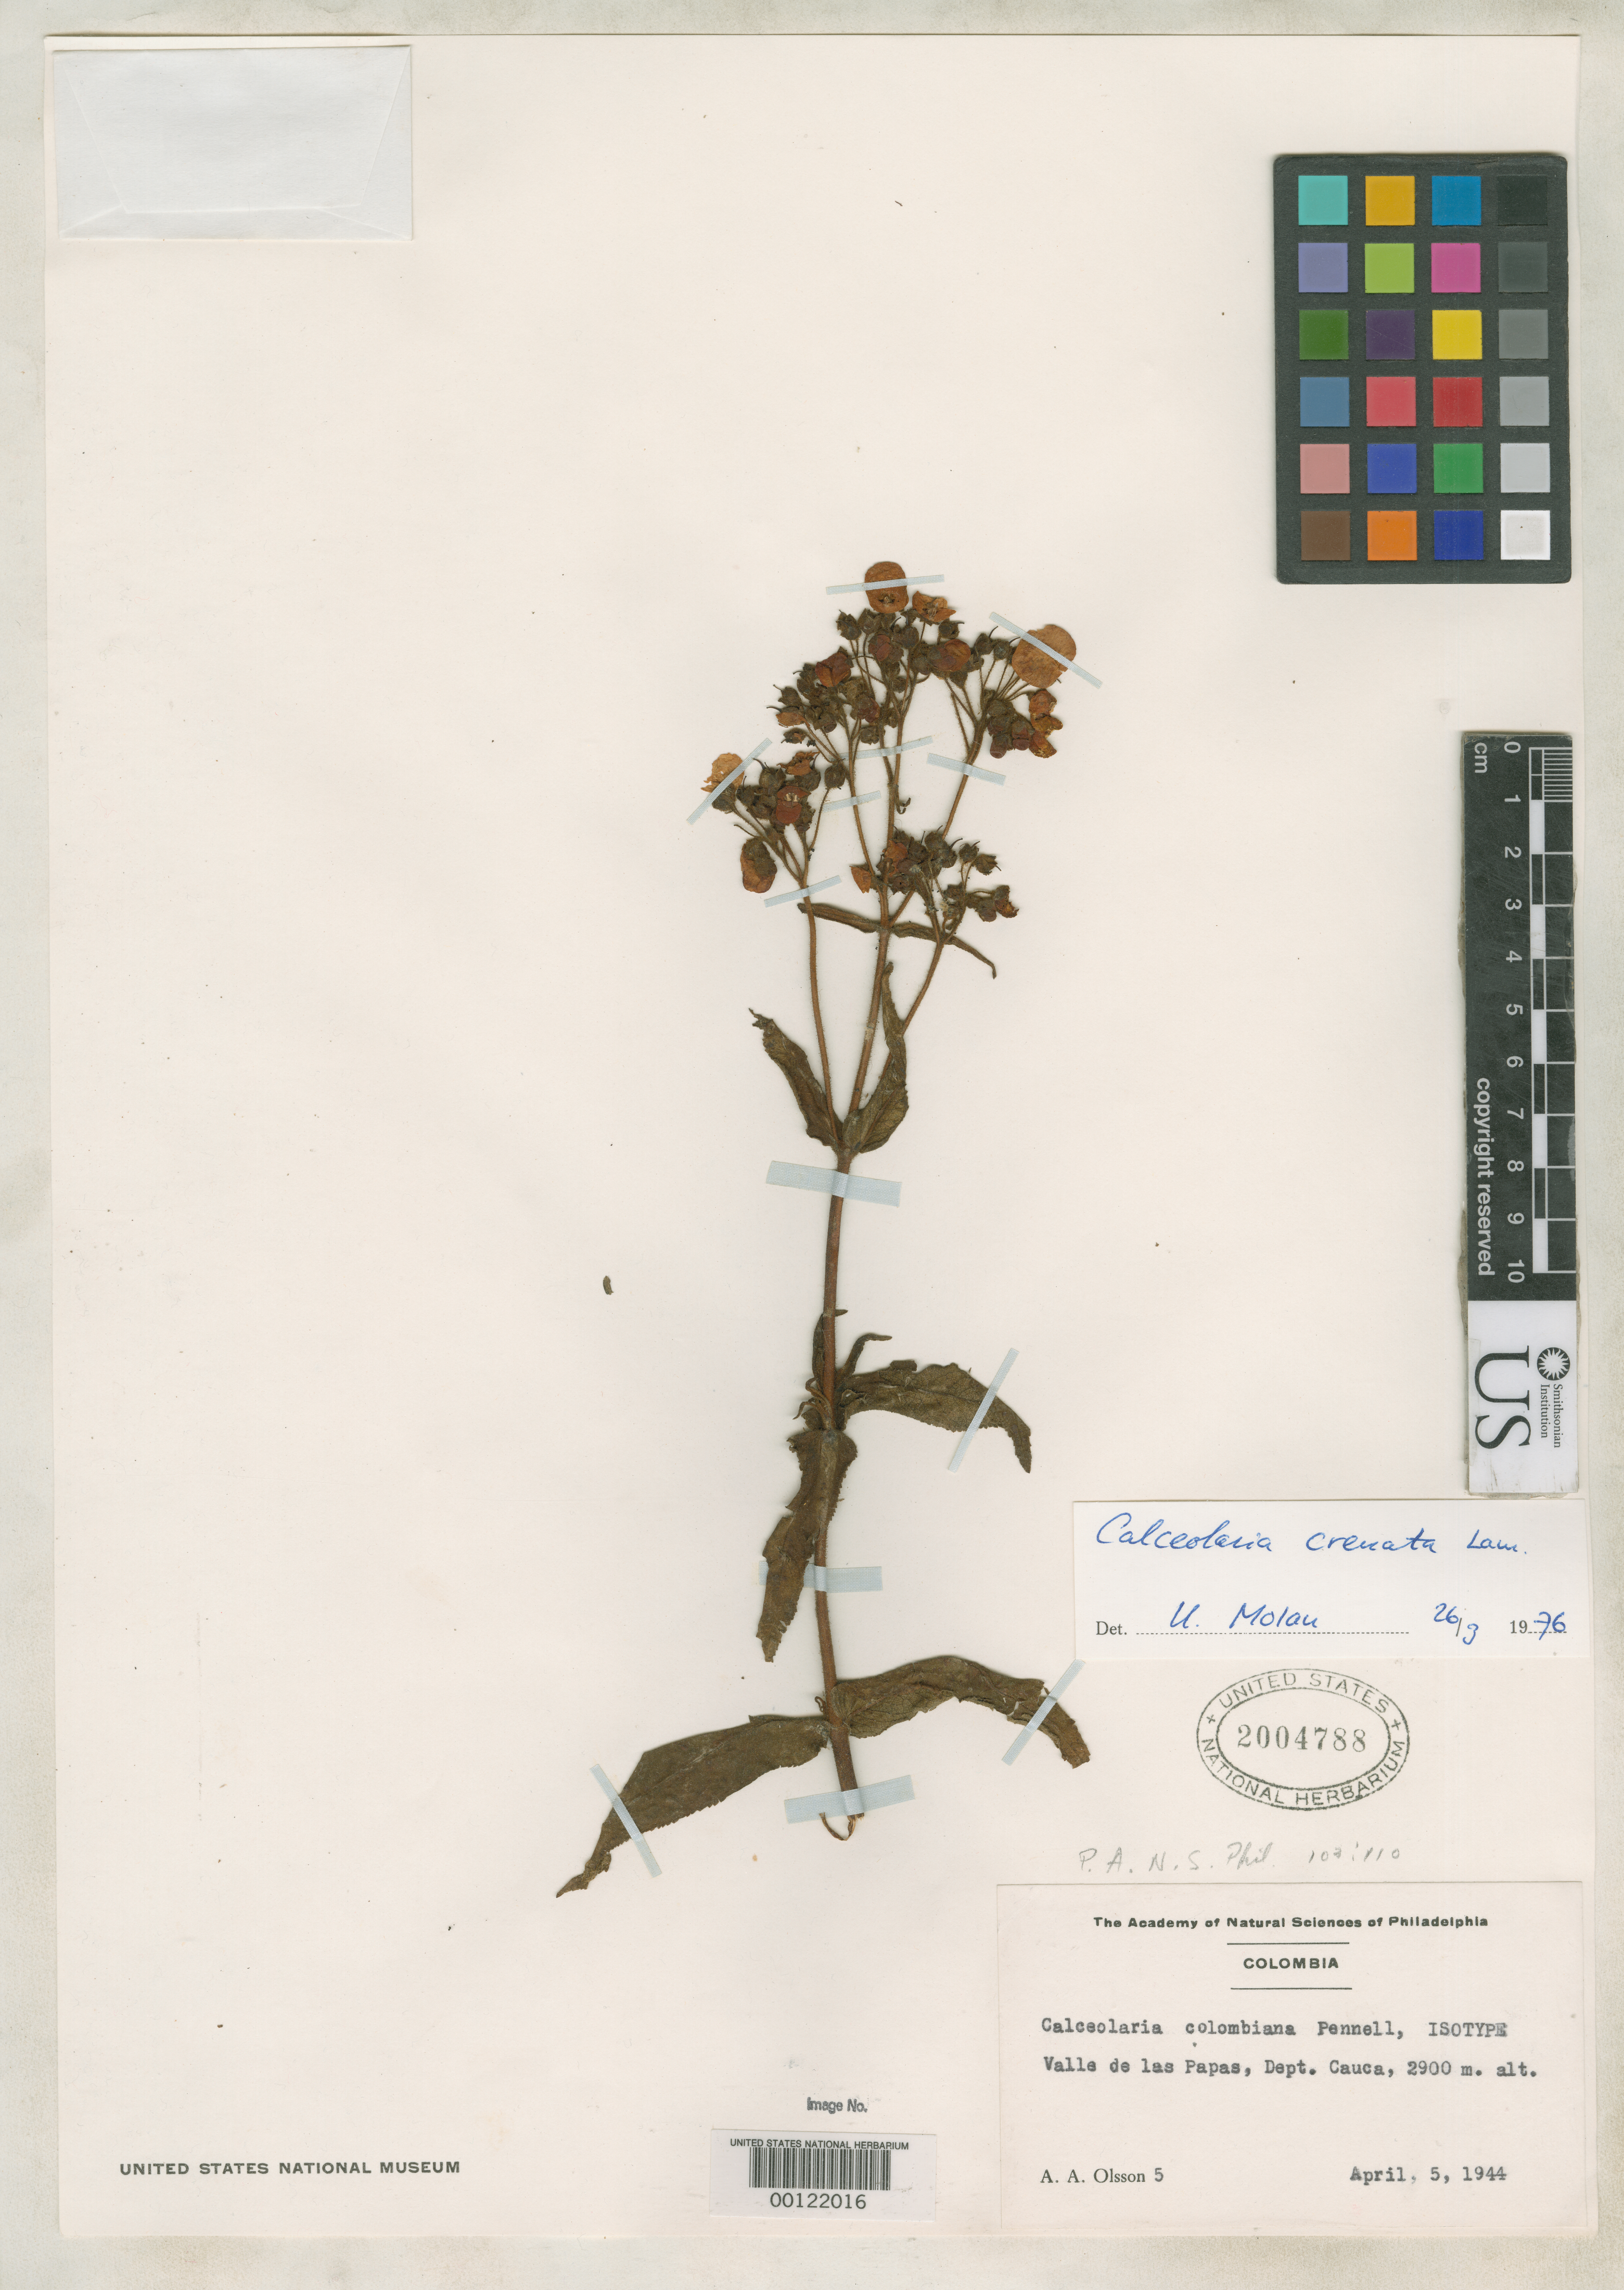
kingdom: Plantae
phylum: Tracheophyta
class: Magnoliopsida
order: Lamiales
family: Calceolariaceae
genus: Calceolaria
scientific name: Calceolaria colombiana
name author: Pennell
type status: Isotype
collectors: A. Olsson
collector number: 5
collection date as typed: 05 Apr 1944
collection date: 1944-04-05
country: Colombia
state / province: Cauca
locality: Valle de las Papas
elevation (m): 2900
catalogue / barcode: US 2004788